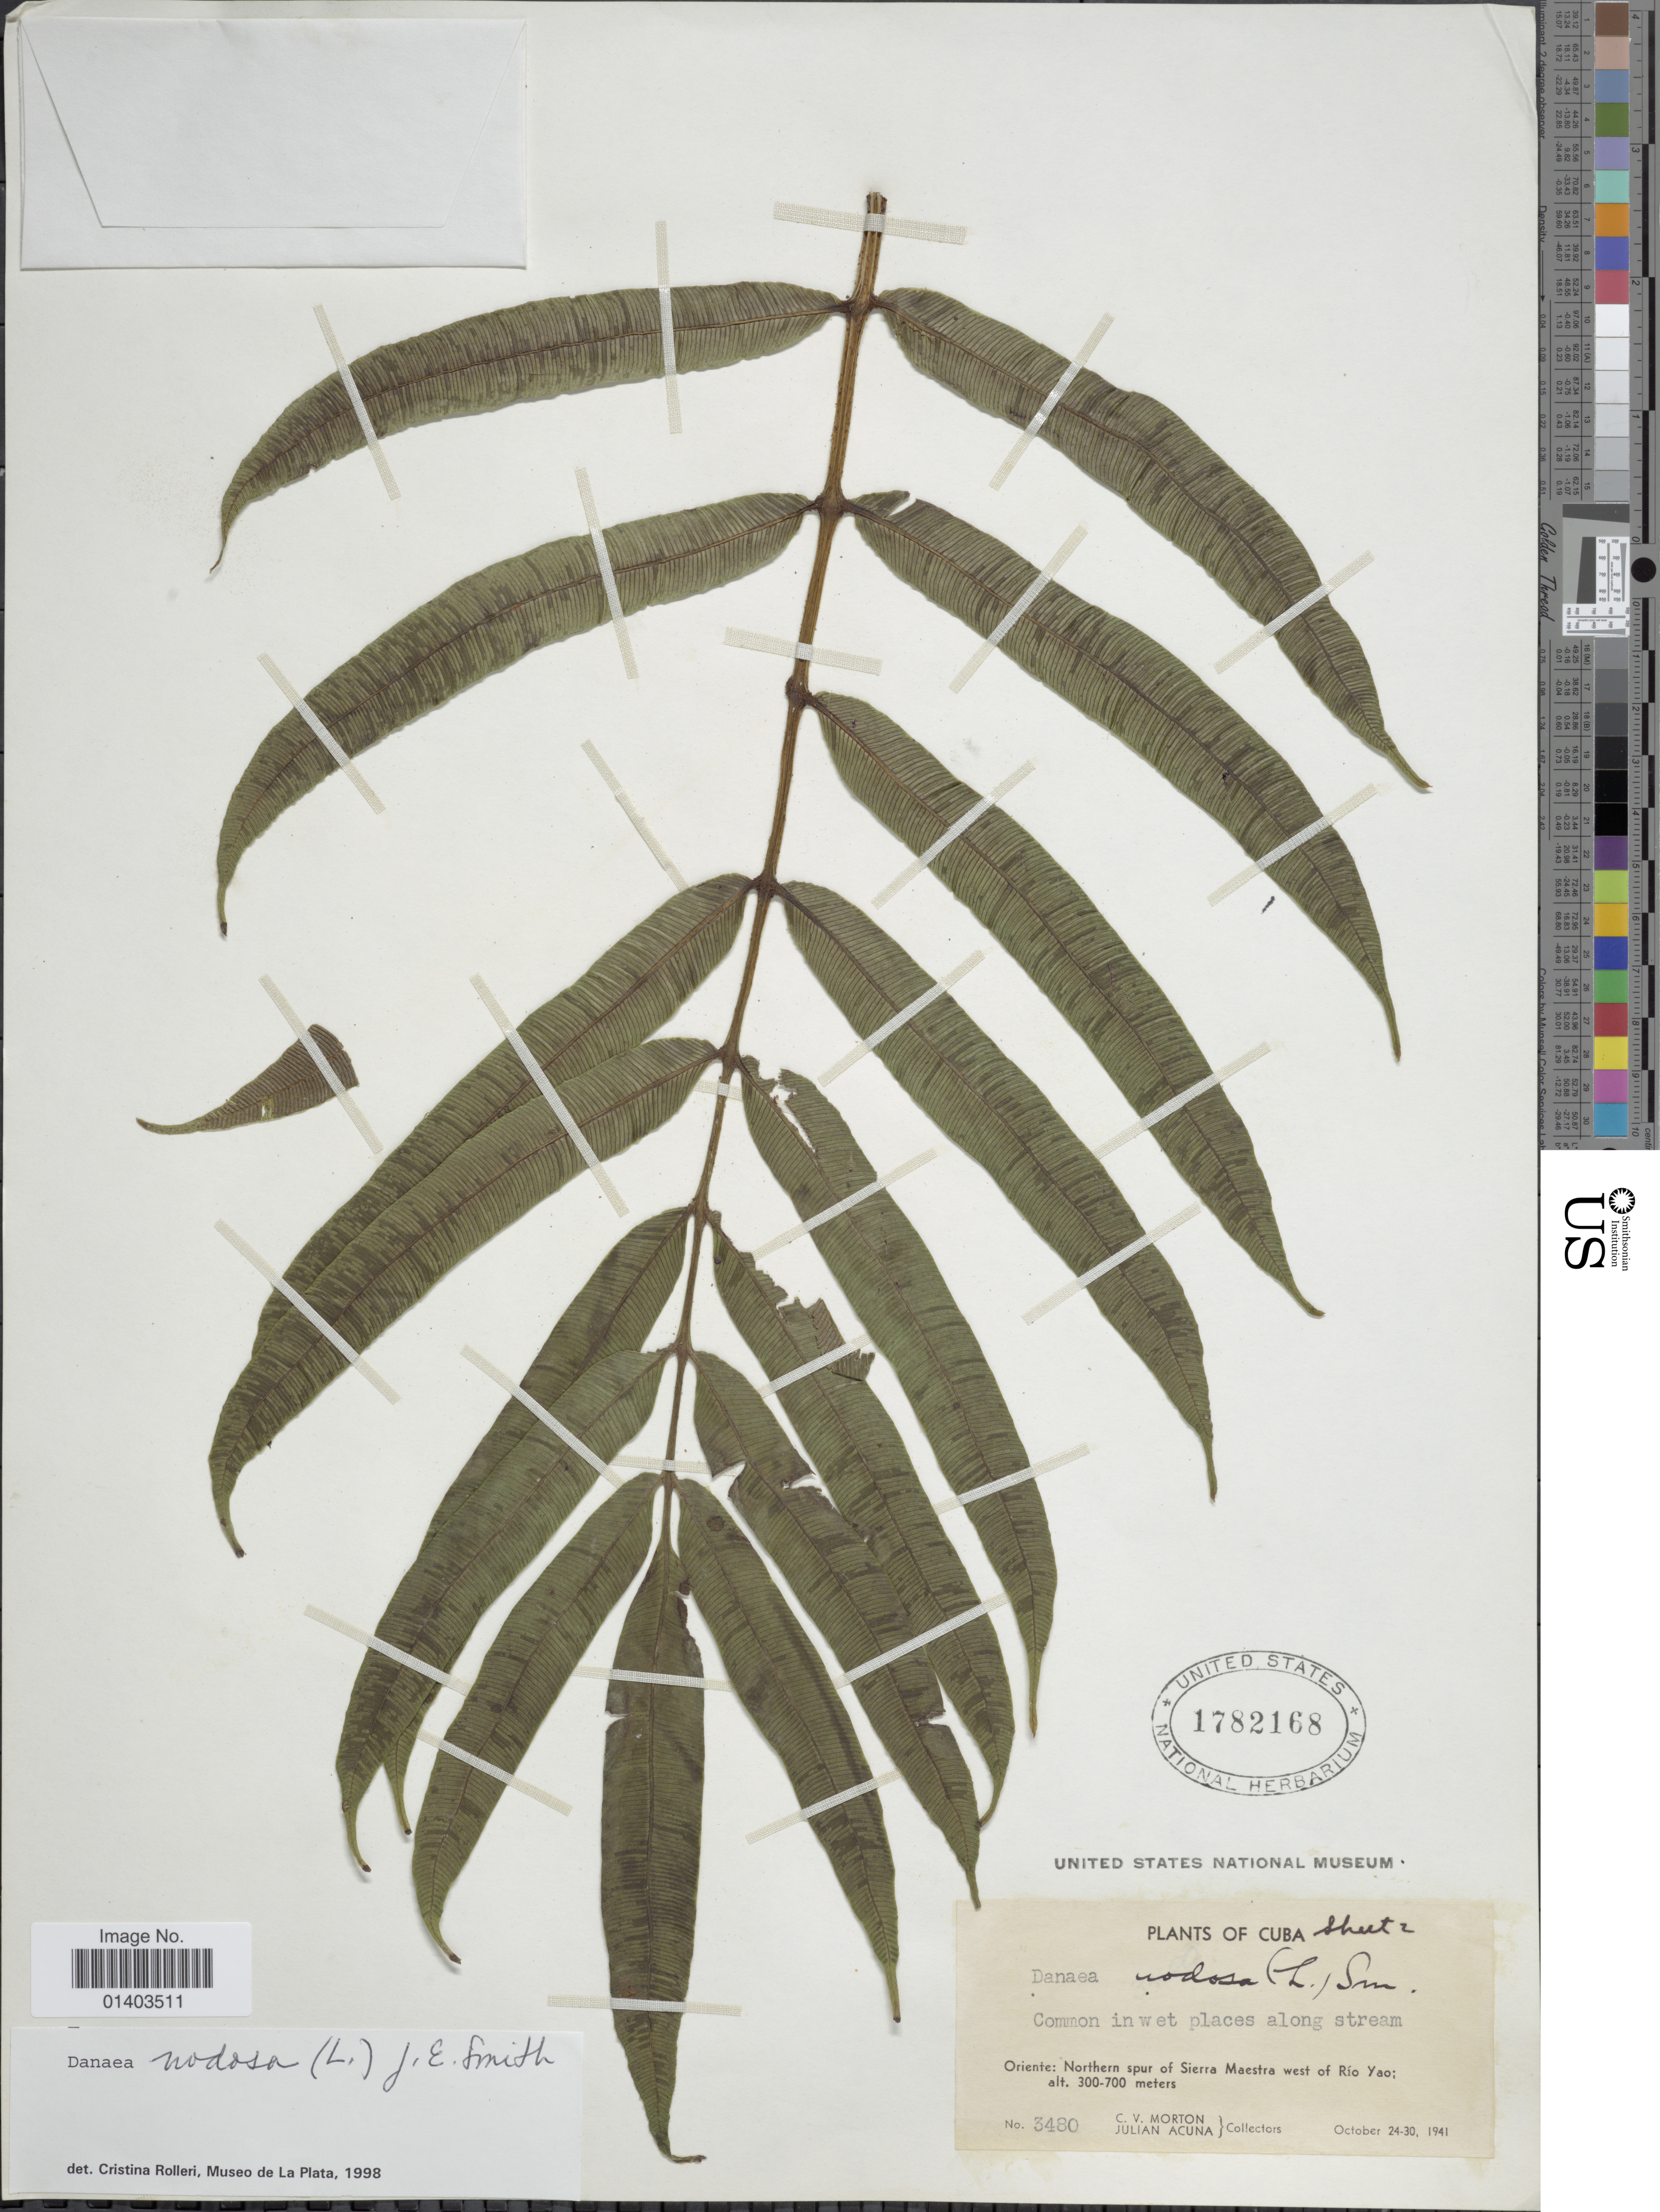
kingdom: Plantae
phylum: Tracheophyta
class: Polypodiopsida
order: Marattiales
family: Marattiaceae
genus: Danaea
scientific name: Danaea nodosa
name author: (L.) Sm.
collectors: C. V. Morton & J. B. Acuña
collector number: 3480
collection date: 1941-10-24/1941-10-30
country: Cuba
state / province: Oriente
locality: Northern spur of Sierra Maestre west of Rio Yao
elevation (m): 300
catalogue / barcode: US 1782168